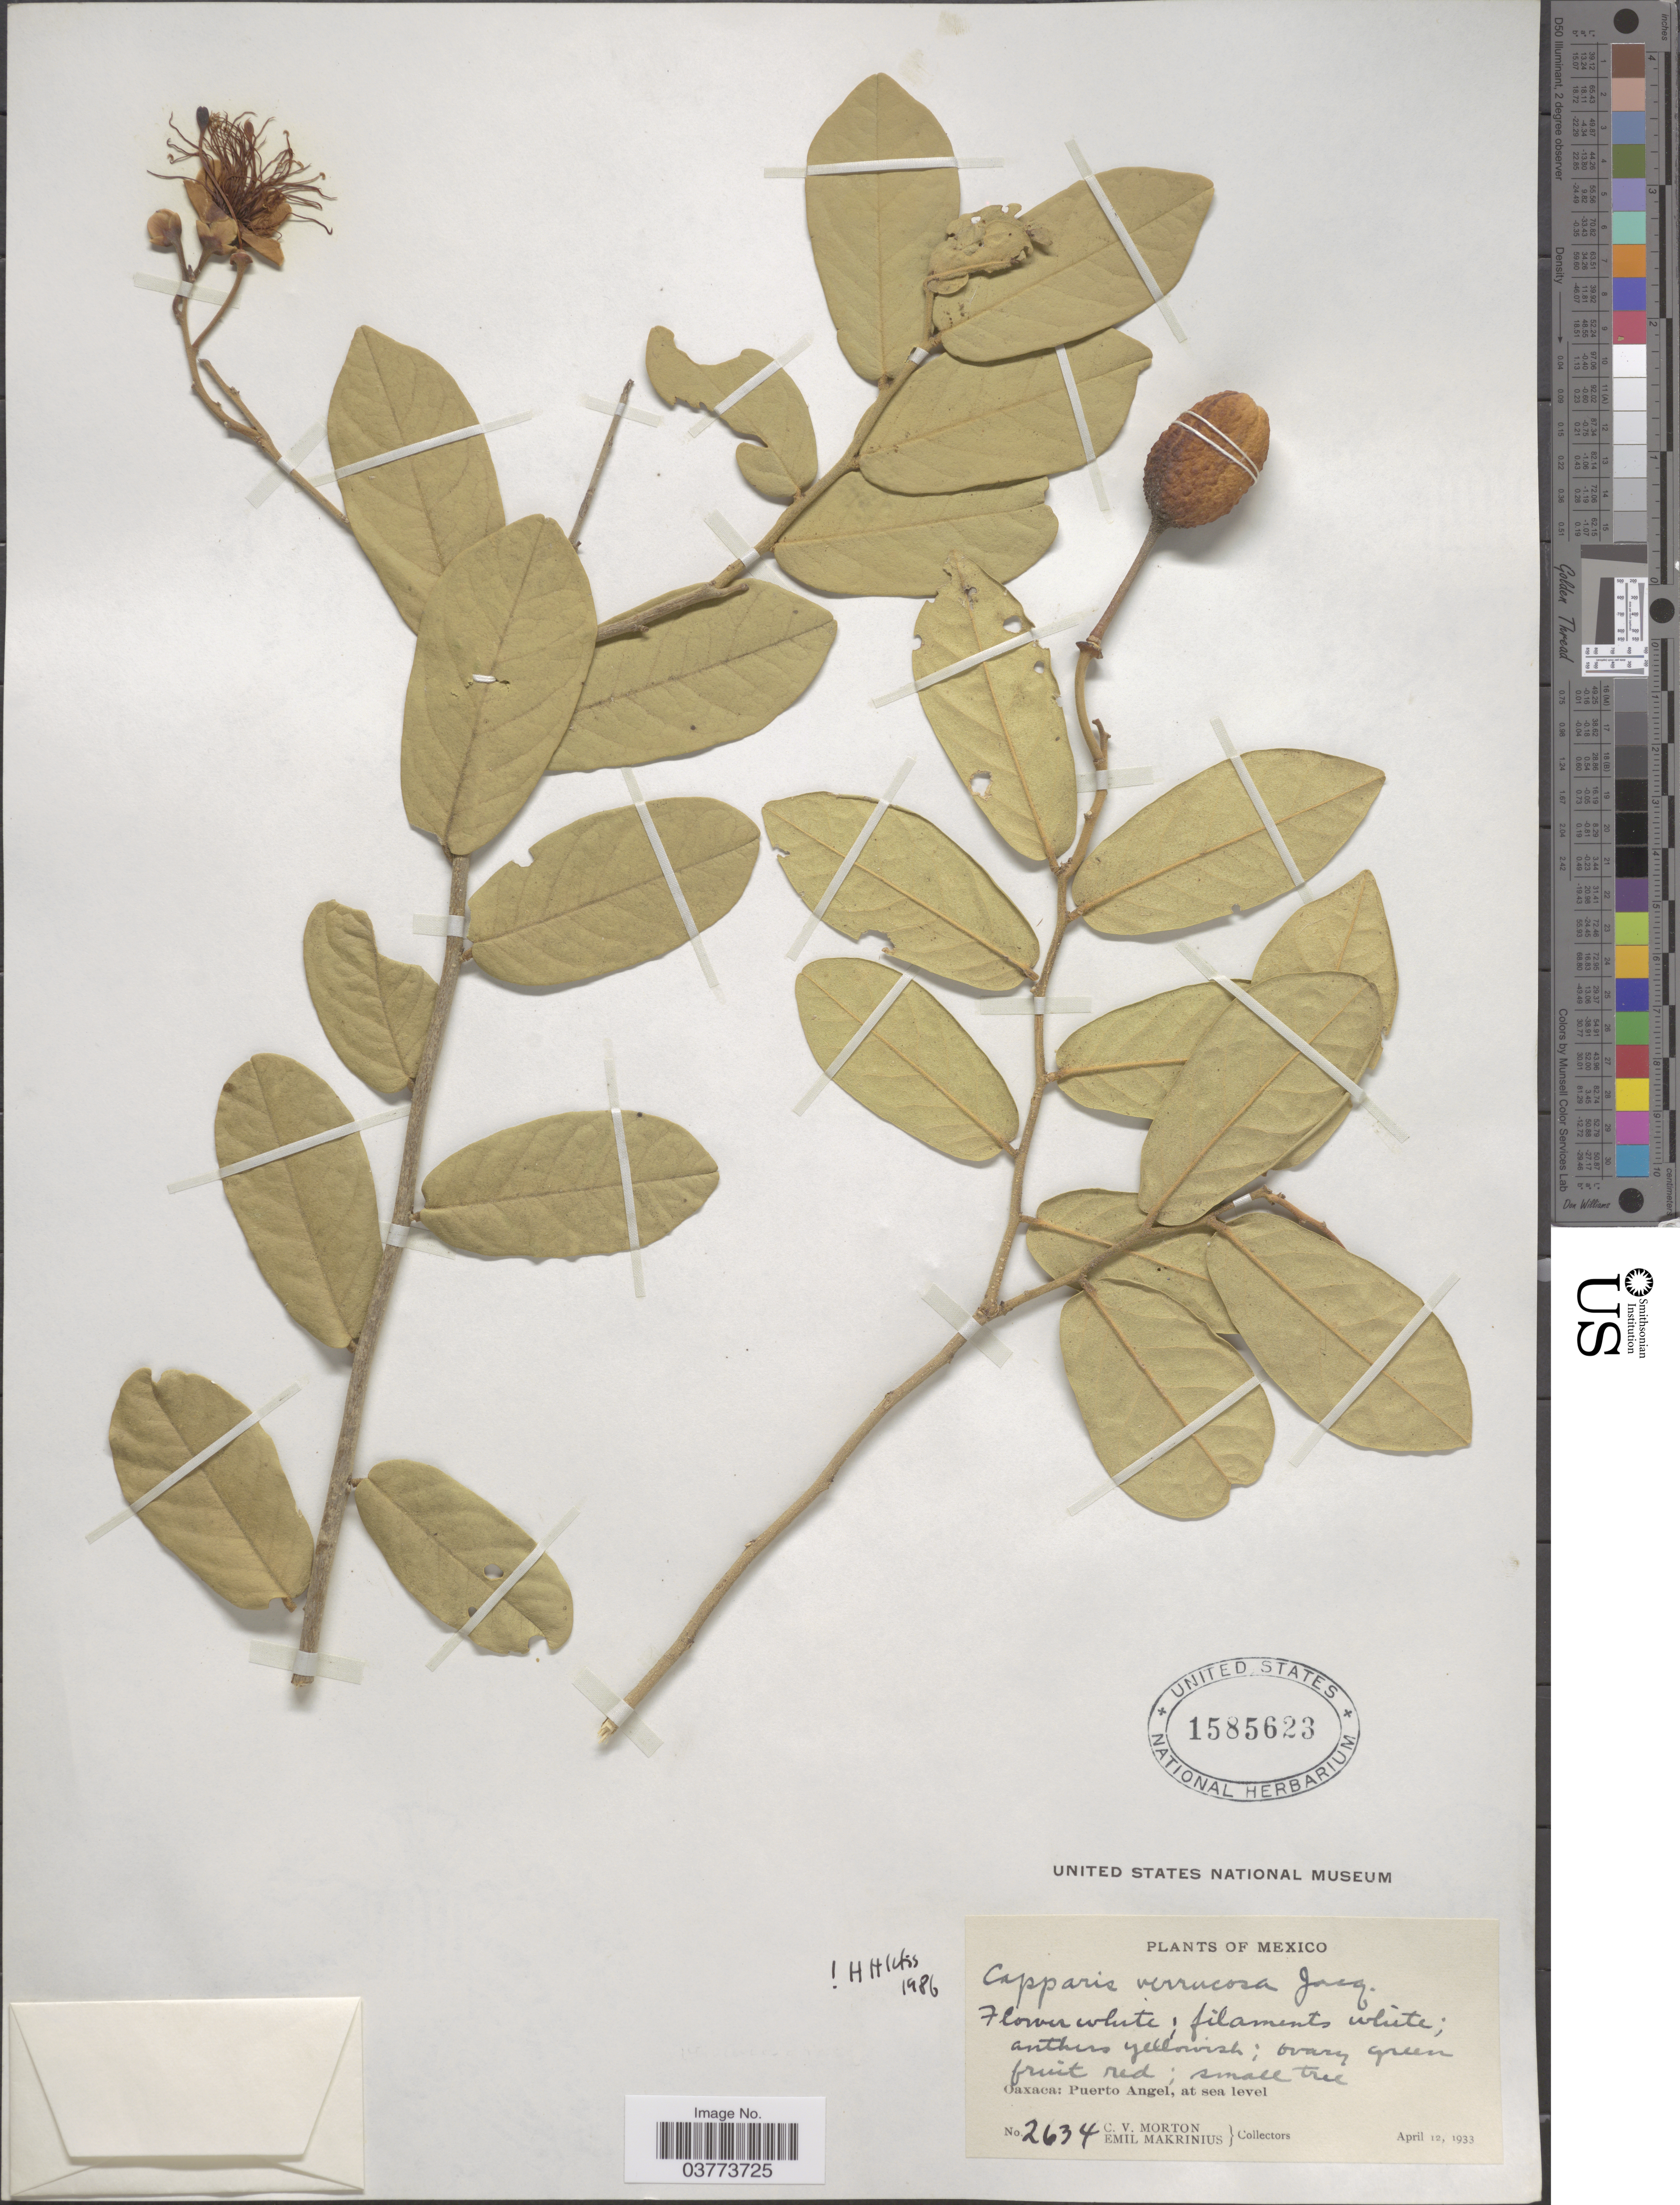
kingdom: Plantae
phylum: Tracheophyta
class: Magnoliopsida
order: Brassicales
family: Capparaceae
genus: Cynophalla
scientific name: Cynophalla verrucosa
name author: (Jacq.) J. Presl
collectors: C. V. Morton & E. Makrinius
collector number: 2634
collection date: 1933-04-12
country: Mexico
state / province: Oaxaca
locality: Puerto Angel.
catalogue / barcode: US 1585623